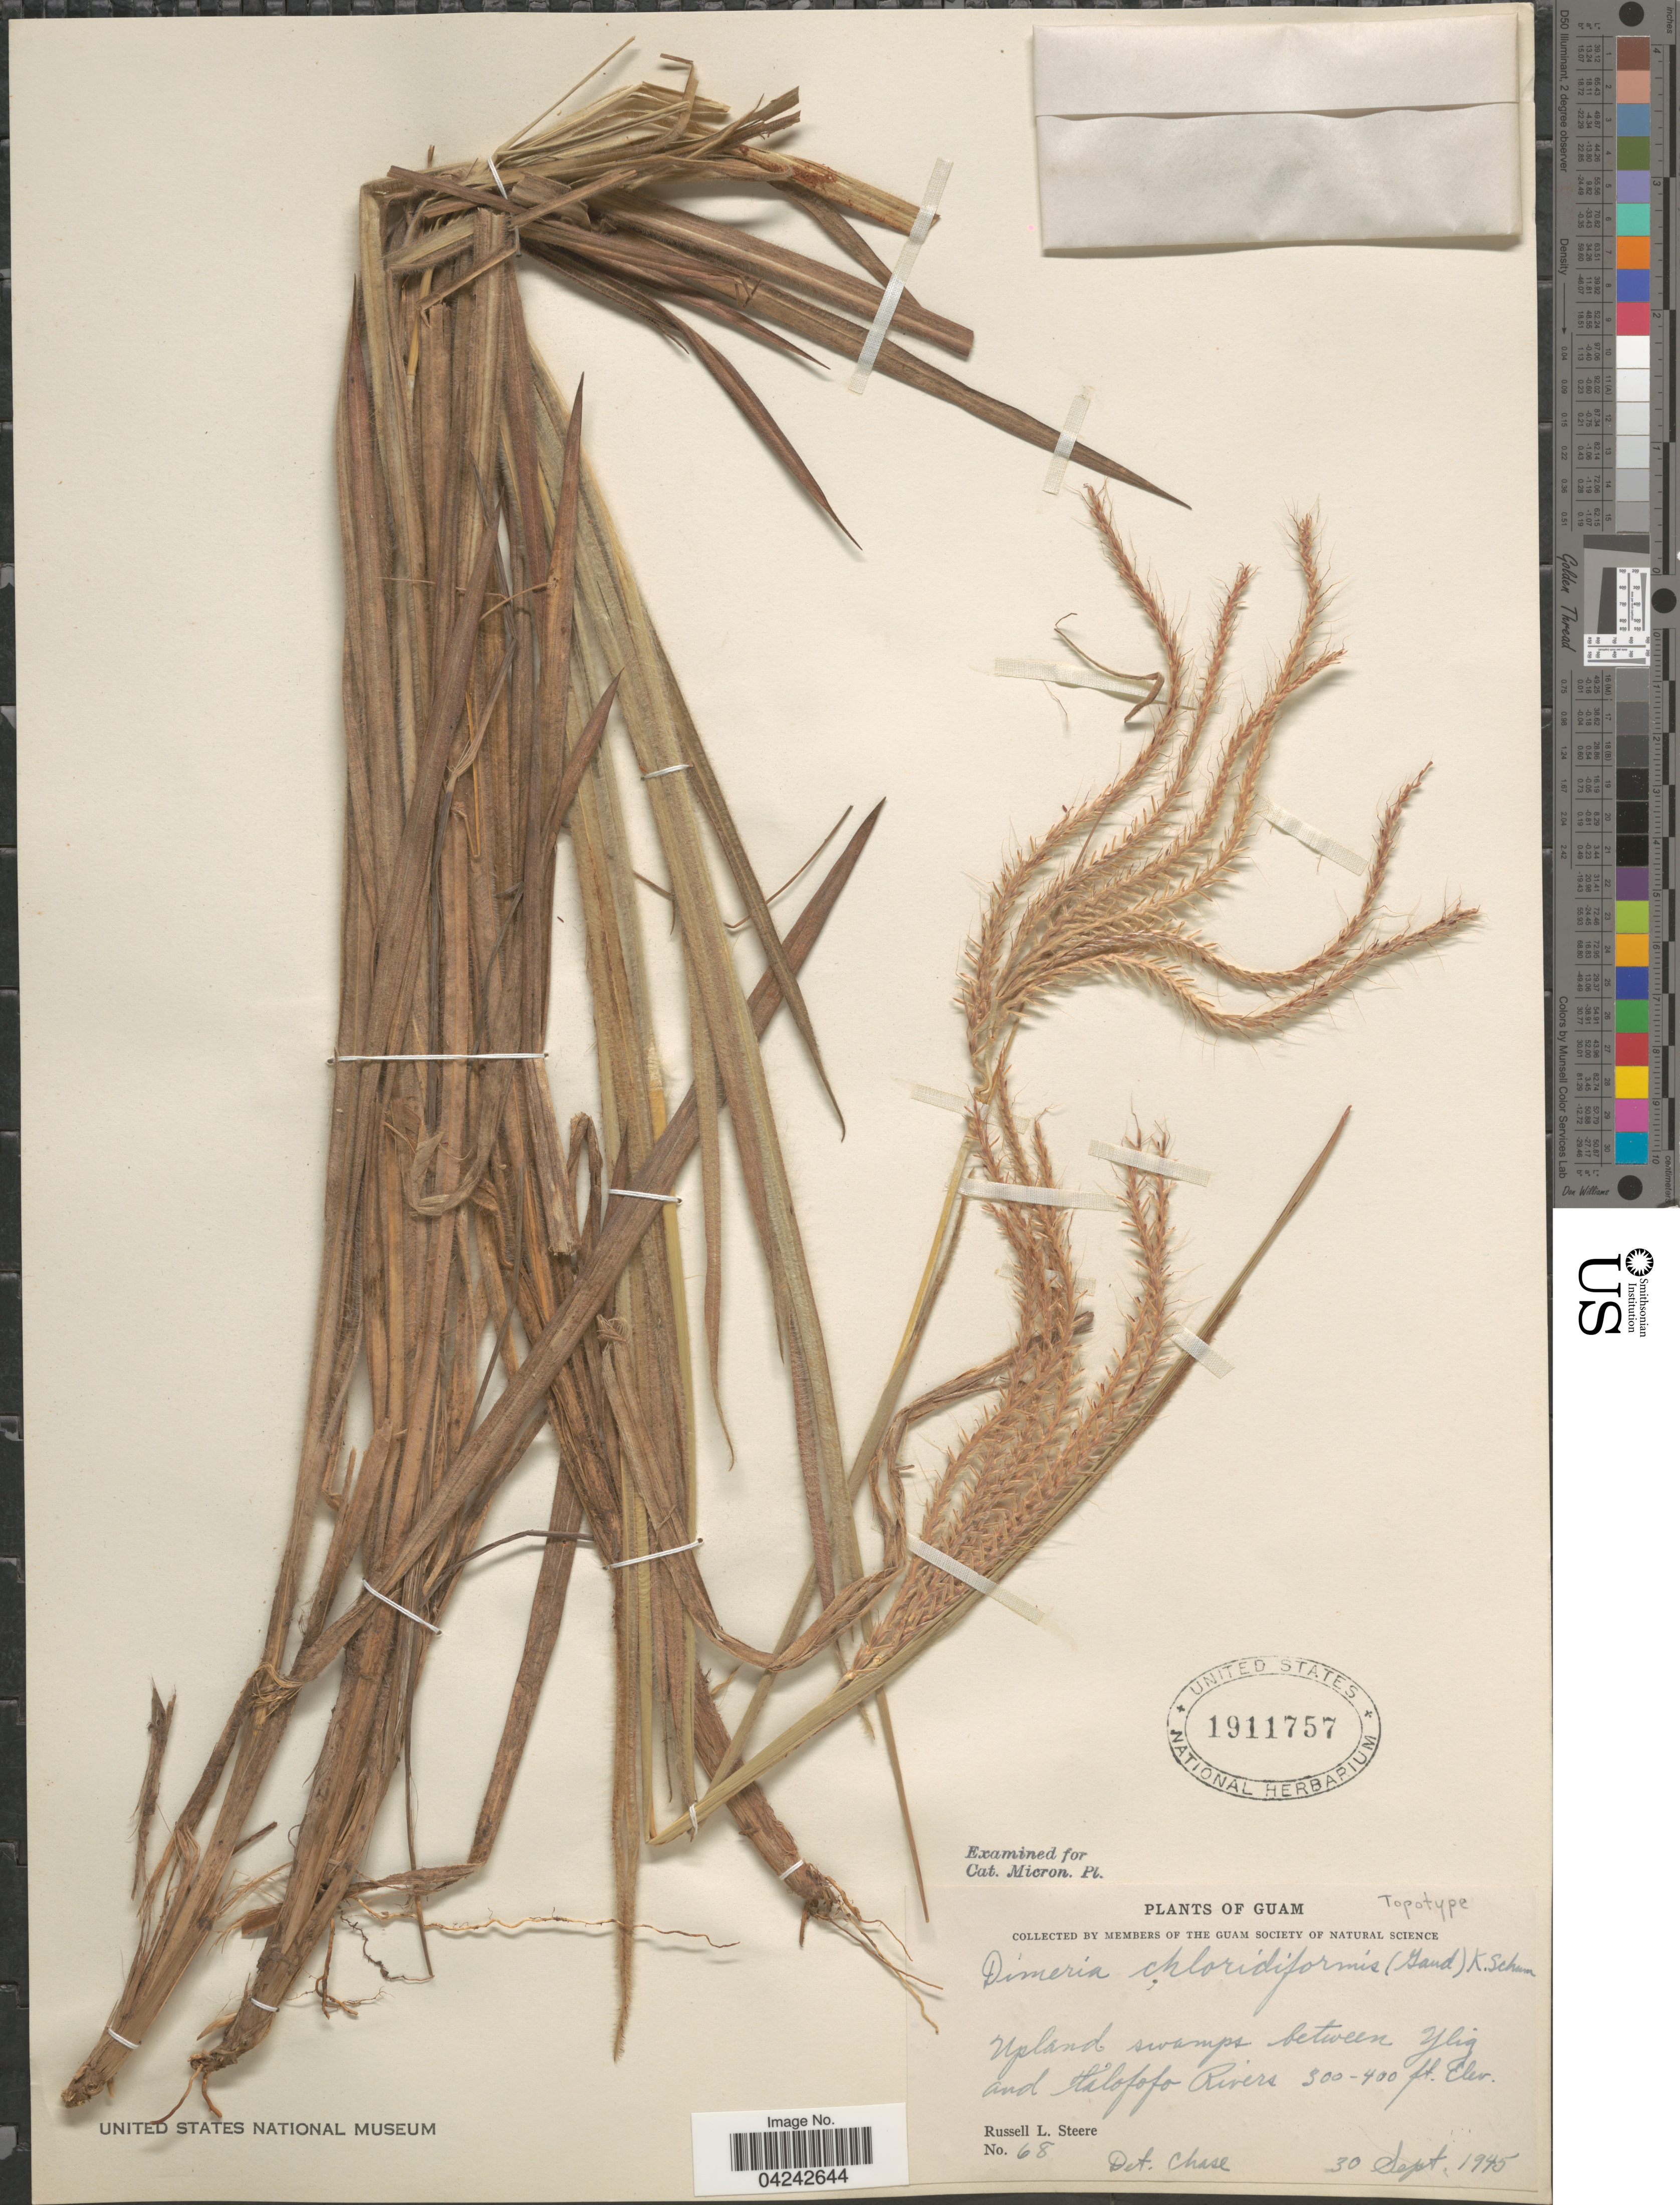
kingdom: Plantae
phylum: Tracheophyta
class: Liliopsida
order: Poales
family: Poaceae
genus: Dimeria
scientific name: Dimeria chloridiformis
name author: (Gaudich.) Schum. & Lauterb.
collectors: R. L. Steere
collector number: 68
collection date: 1945-09-30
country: Guam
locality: Members of the Guam Society of Natural Science [unsure placement] Upland swamps between Ylig and Talofofo Rivers.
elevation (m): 91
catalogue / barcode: US 1911757